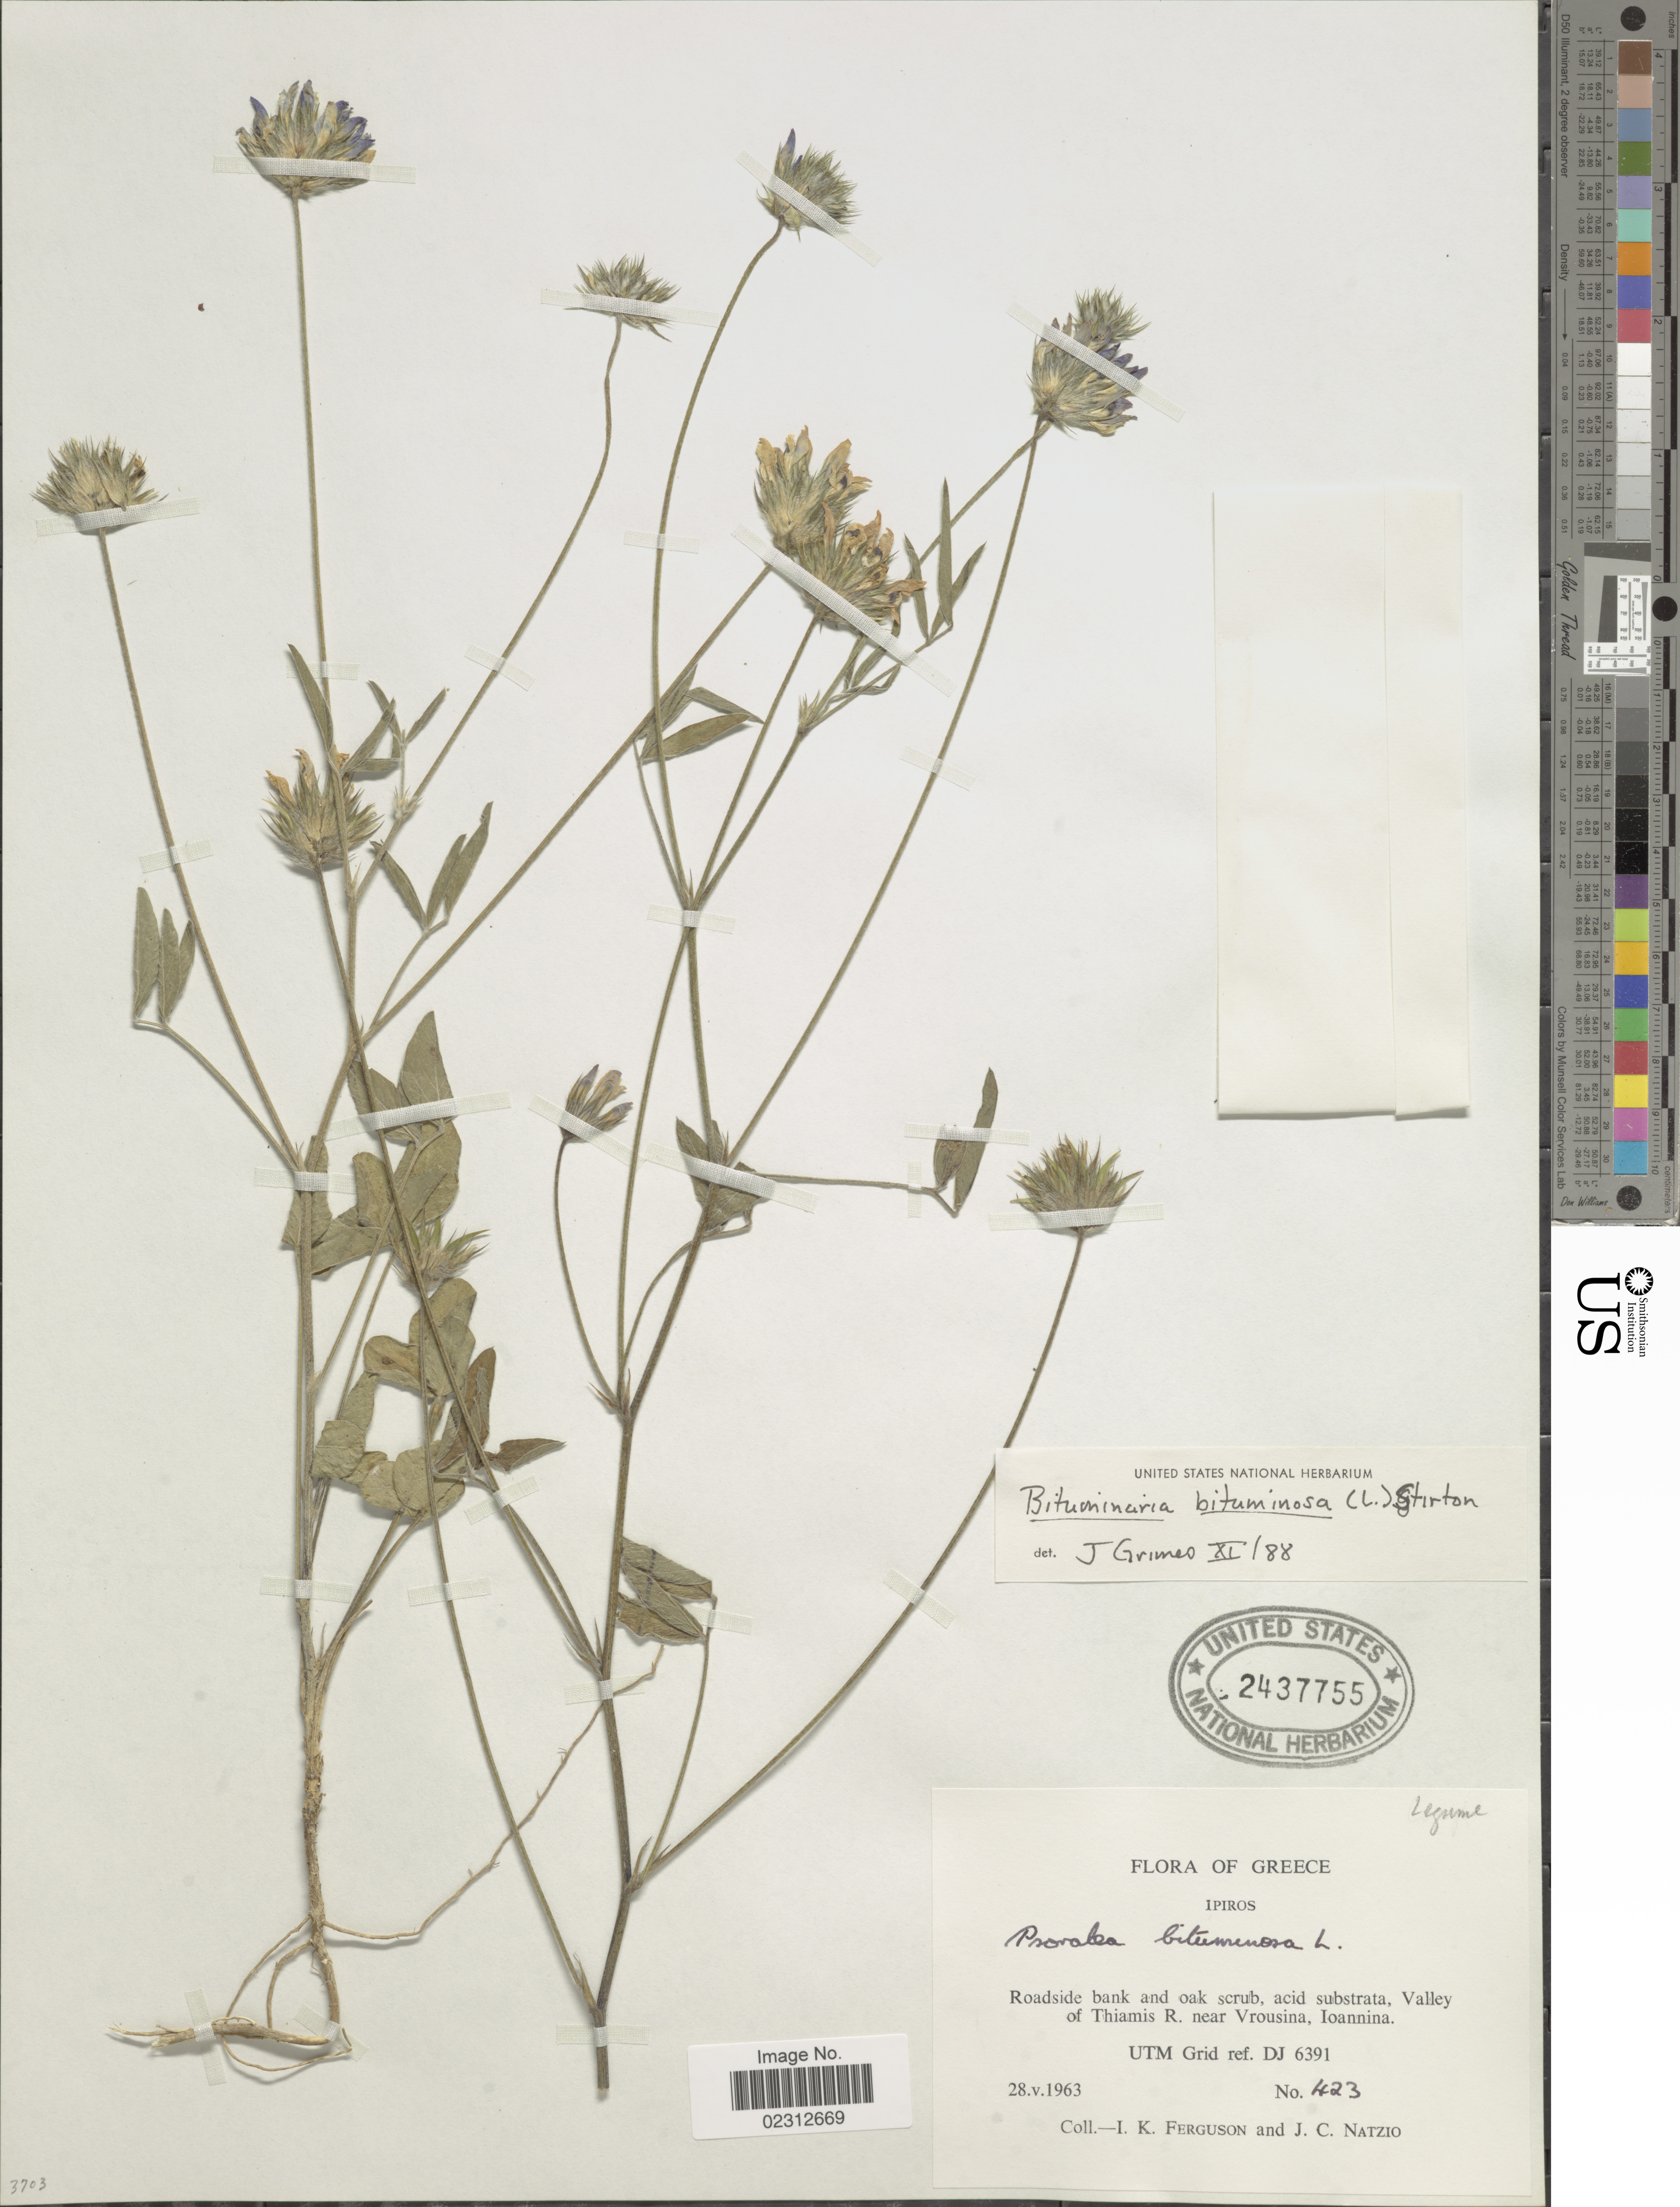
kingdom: Plantae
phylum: Tracheophyta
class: Magnoliopsida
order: Fabales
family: Fabaceae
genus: Bituminaria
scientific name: Bituminaria bituminosa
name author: (L.) C.H. Stirt.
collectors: I. K. Ferguson & J. Natzio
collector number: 423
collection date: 1963-05-28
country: Greece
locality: Ipiros, Valley of Thiamis R. near Vrousina, Ioannina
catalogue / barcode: US 2437755